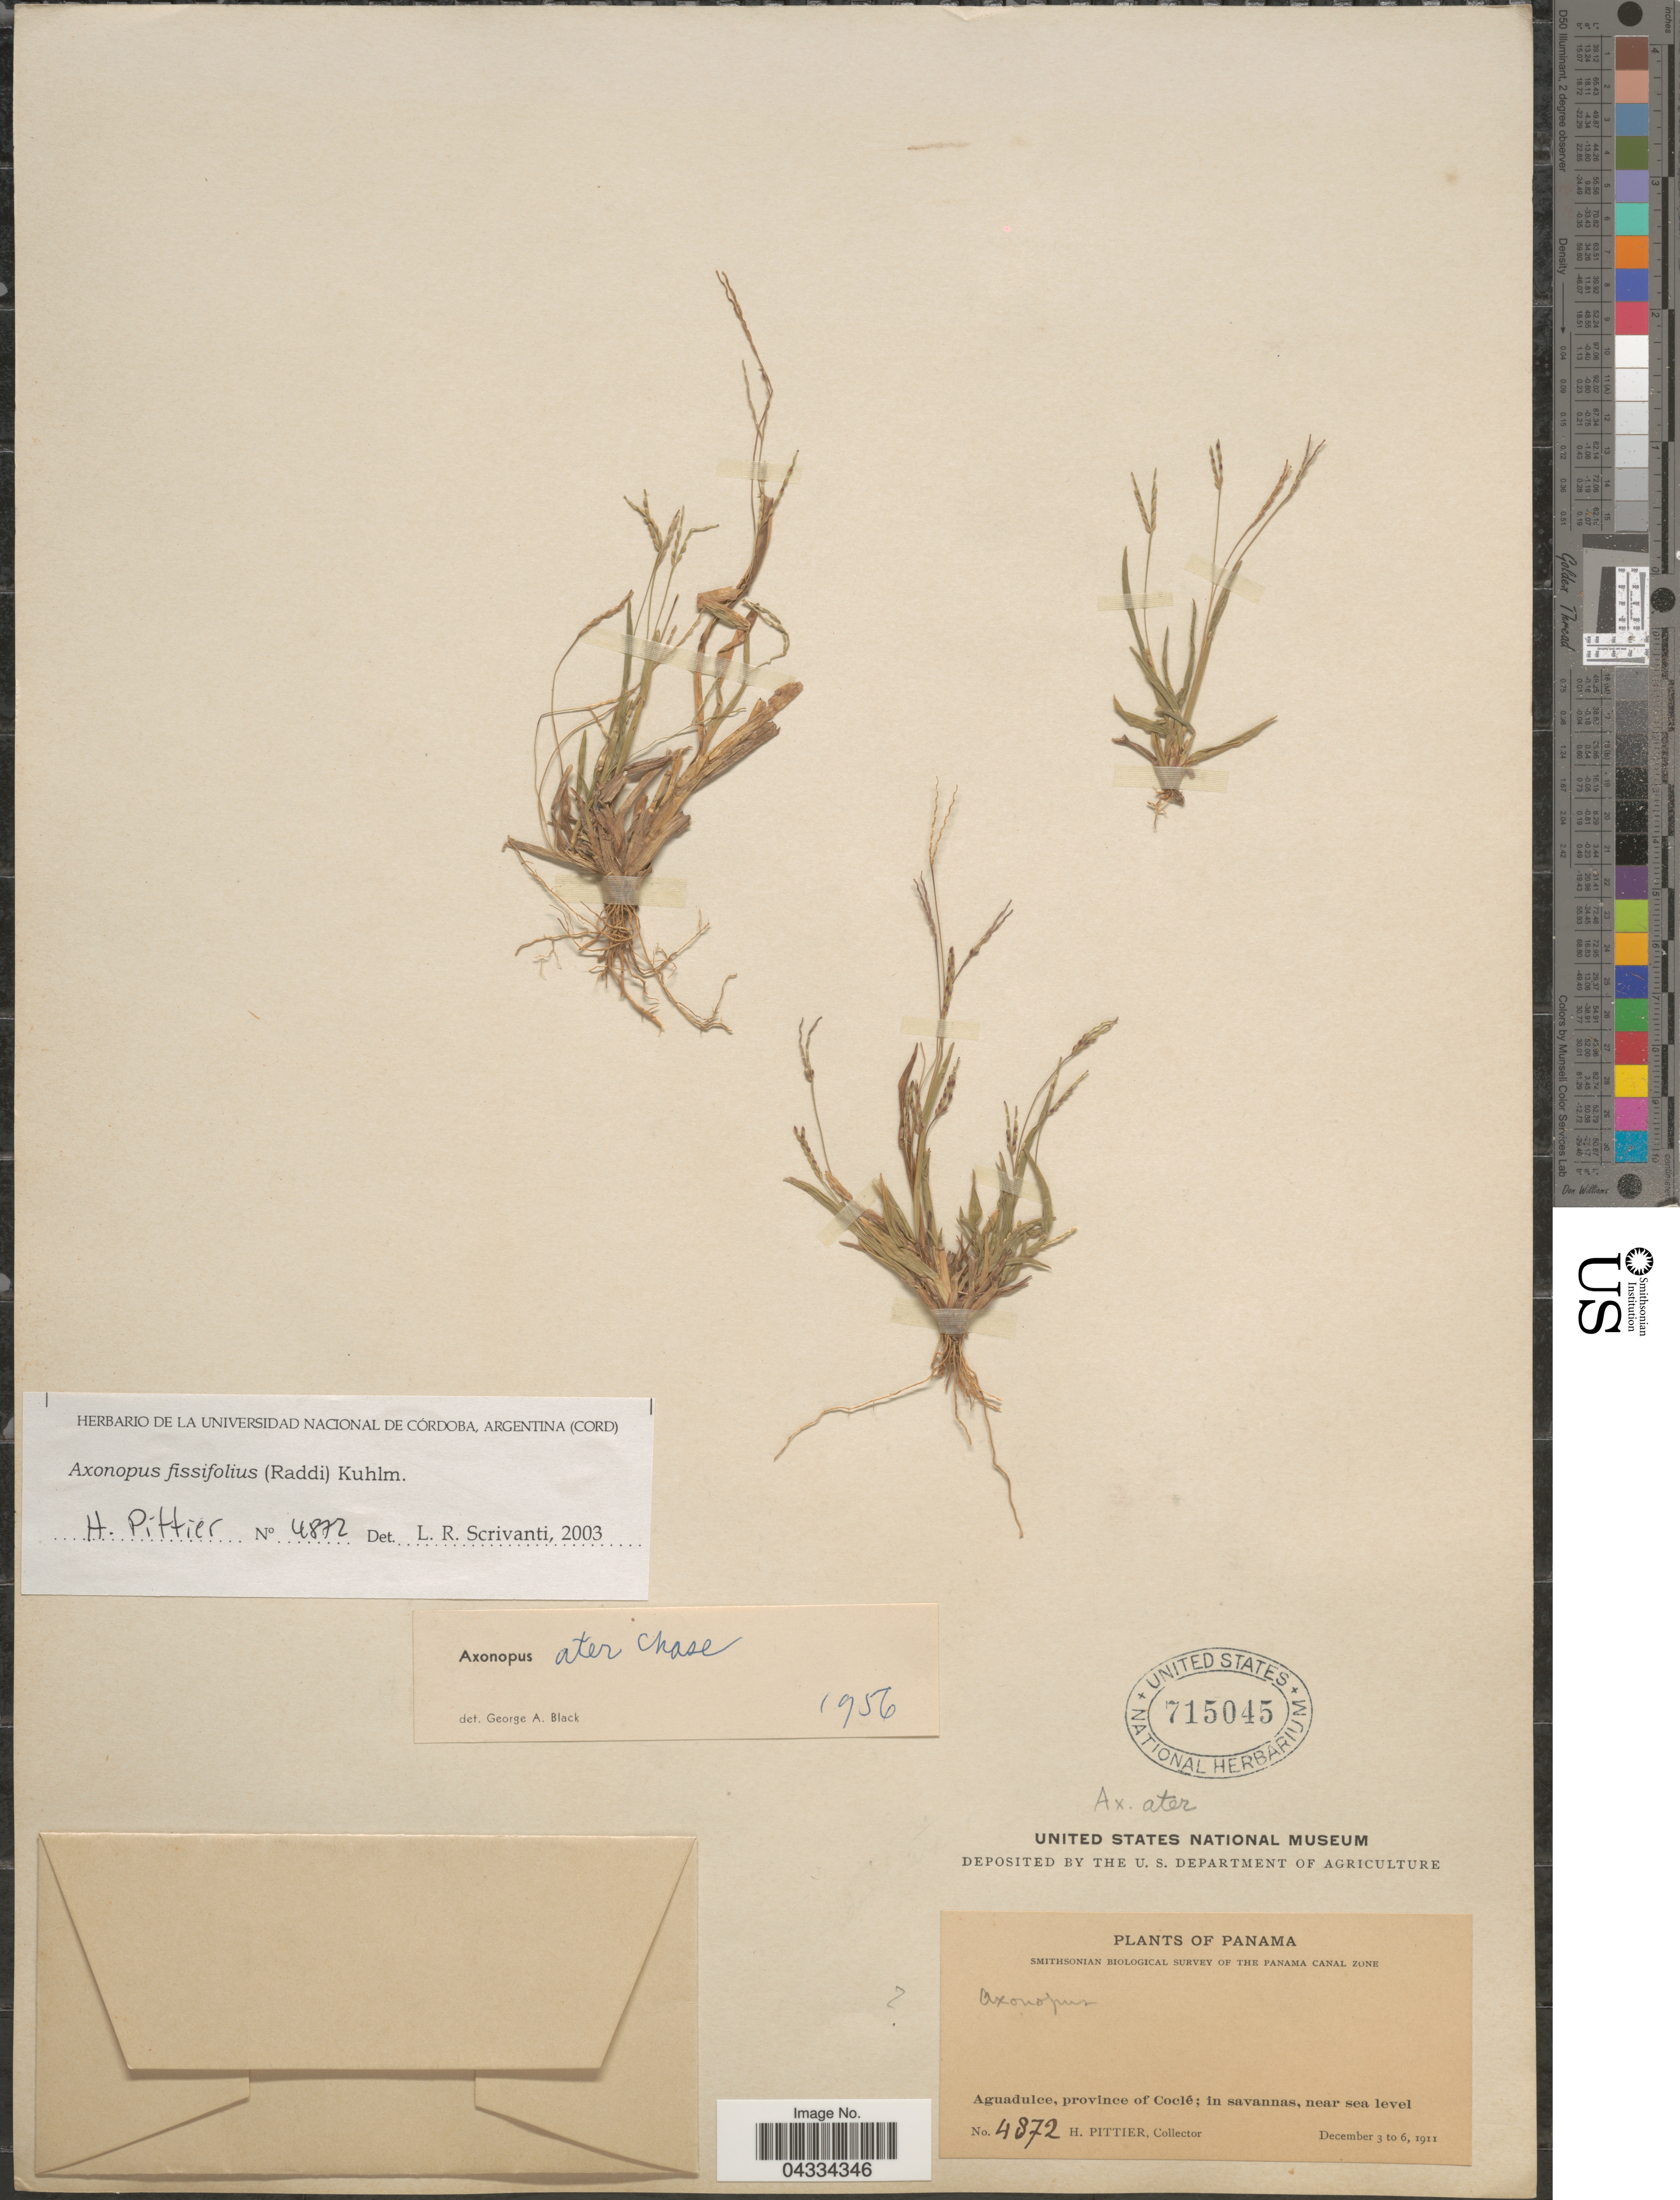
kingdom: Plantae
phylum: Tracheophyta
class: Liliopsida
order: Poales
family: Poaceae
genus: Axonopus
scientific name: Axonopus fissifolius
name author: (Raddi) Kuhlm.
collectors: H. F. Pittier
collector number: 4872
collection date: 1911-12-03/1911-12-06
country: Panama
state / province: Cocle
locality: Smithsonian Biological Survey of the Panama Canal Zone. Aguadulce.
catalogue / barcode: US 715045